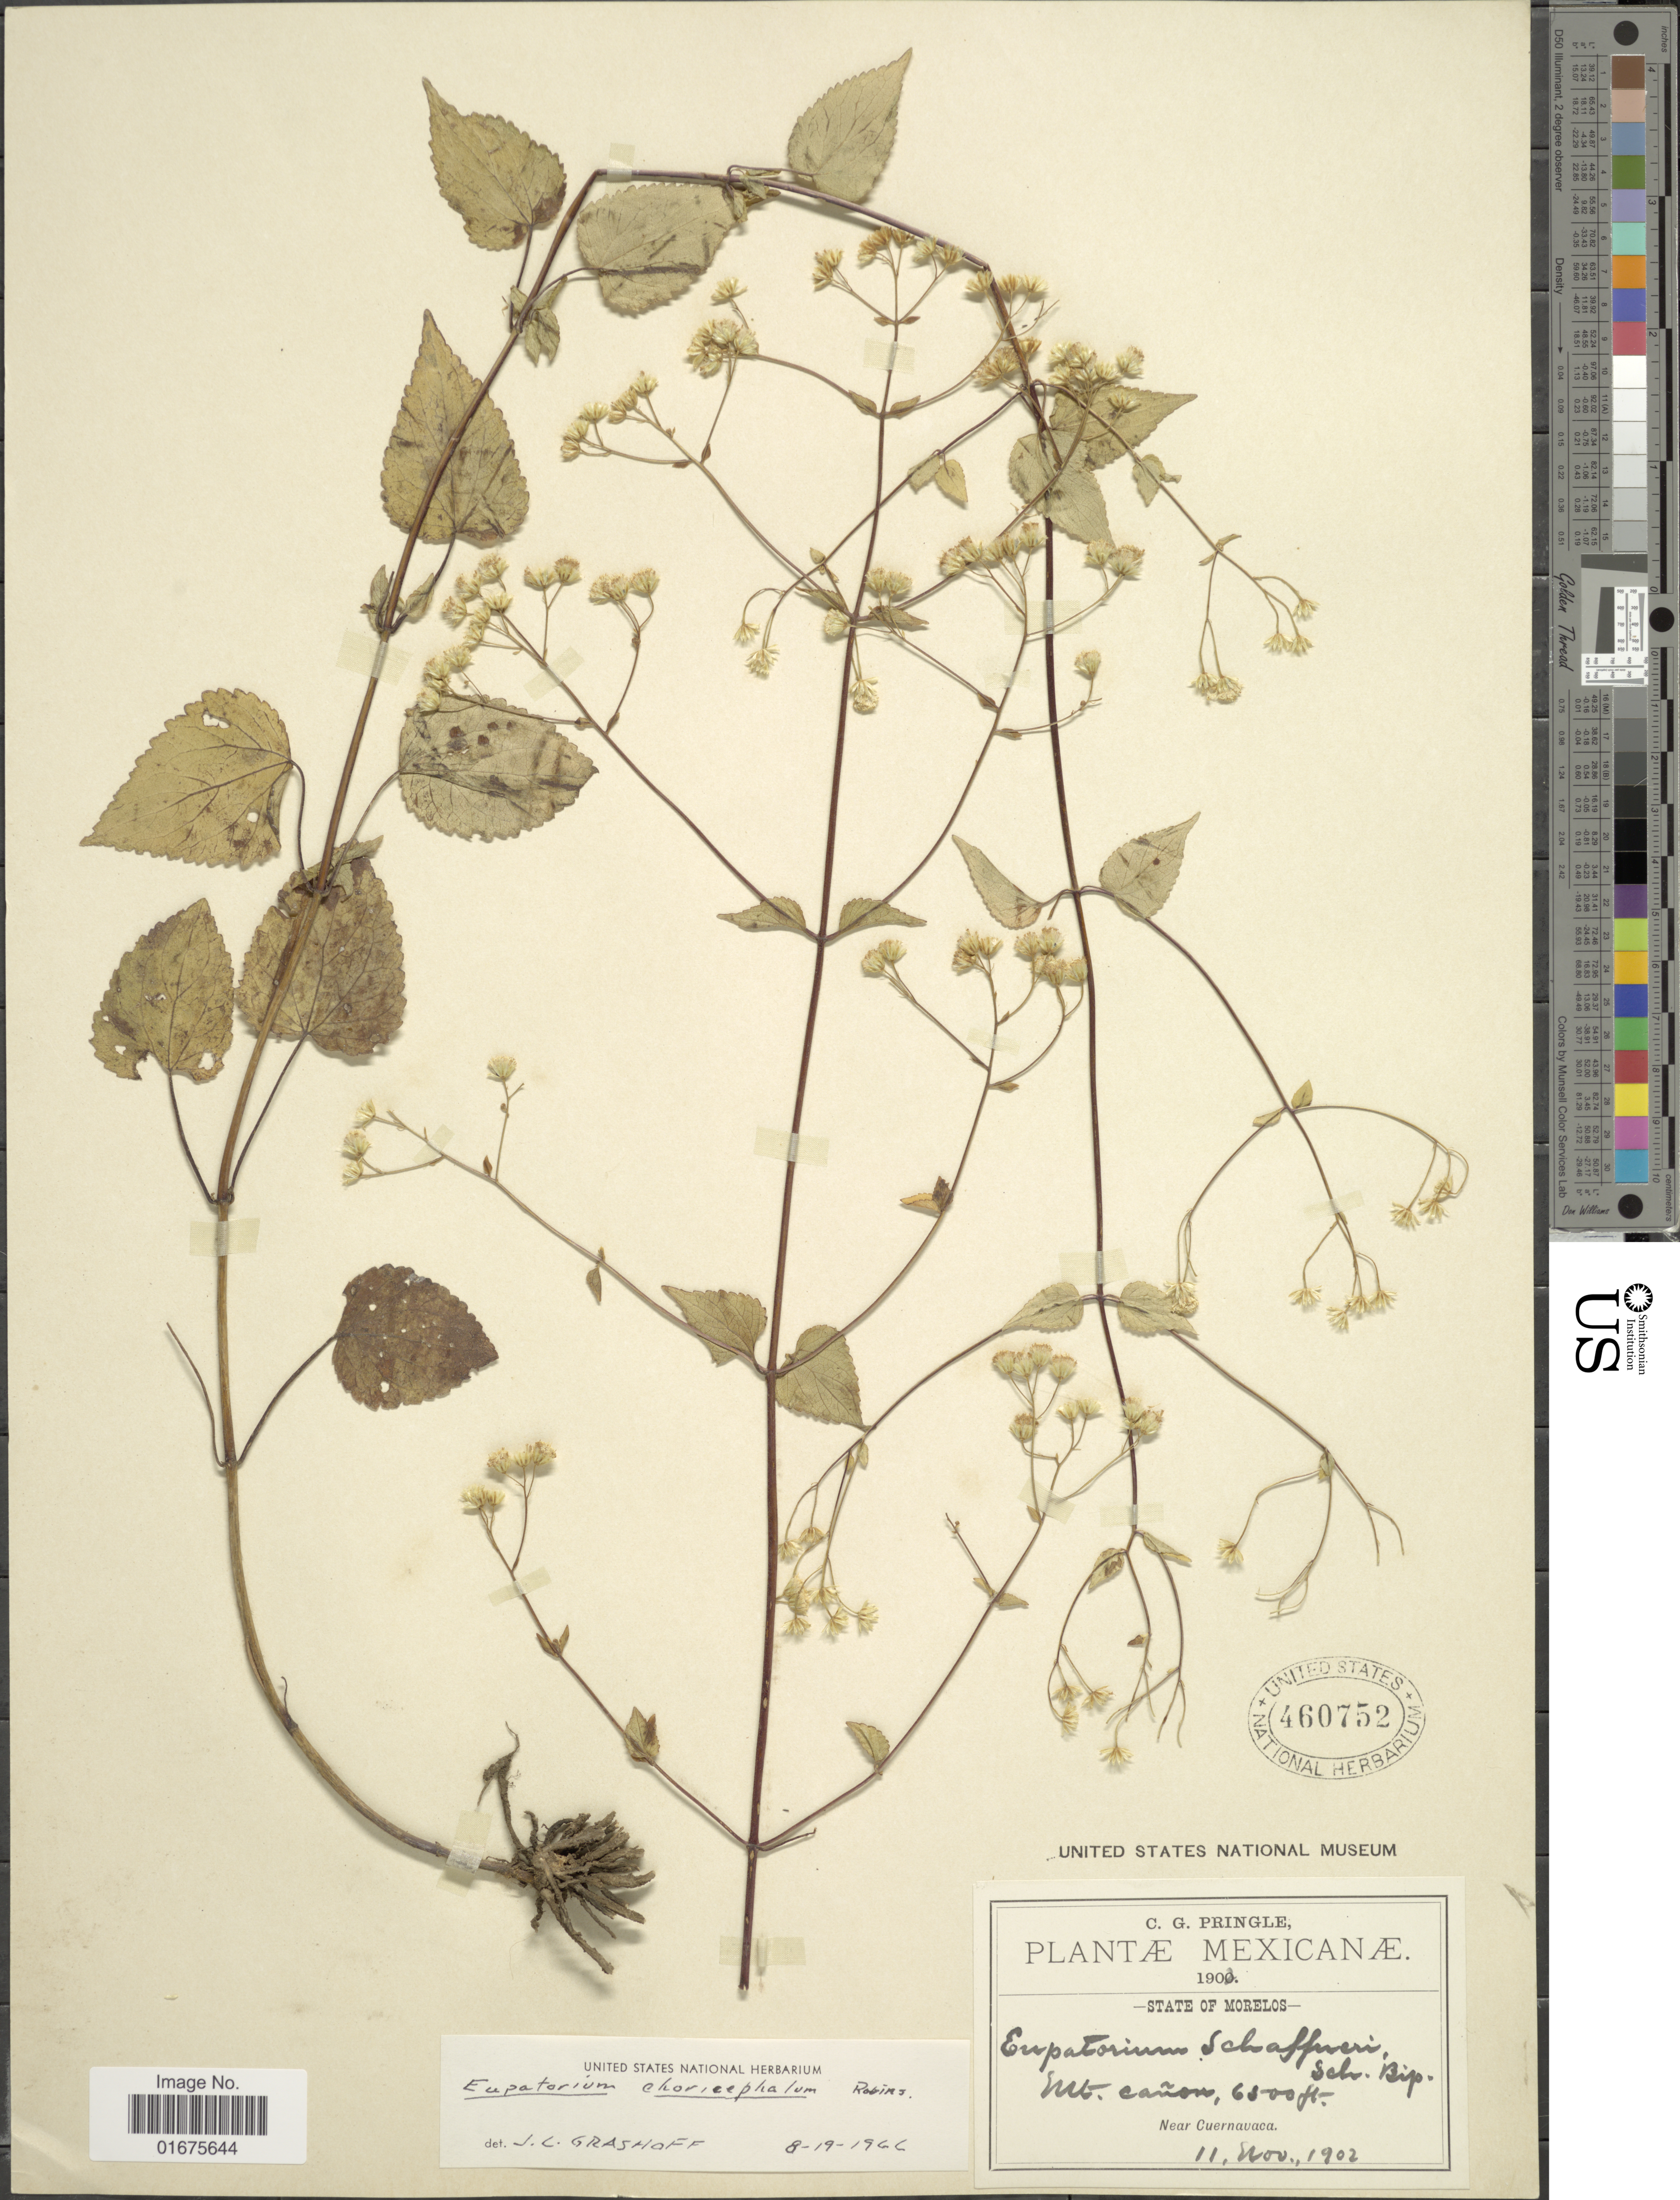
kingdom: Plantae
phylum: Tracheophyta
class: Magnoliopsida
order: Asterales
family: Asteraceae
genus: Ageratina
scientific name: Ageratina choricephala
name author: (B.L. Rob.) R.M. King & H. Rob.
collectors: C. G. Pringle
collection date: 1902-11-11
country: Mexico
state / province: Morelos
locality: Mt. Canon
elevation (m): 1981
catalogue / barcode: US 460752